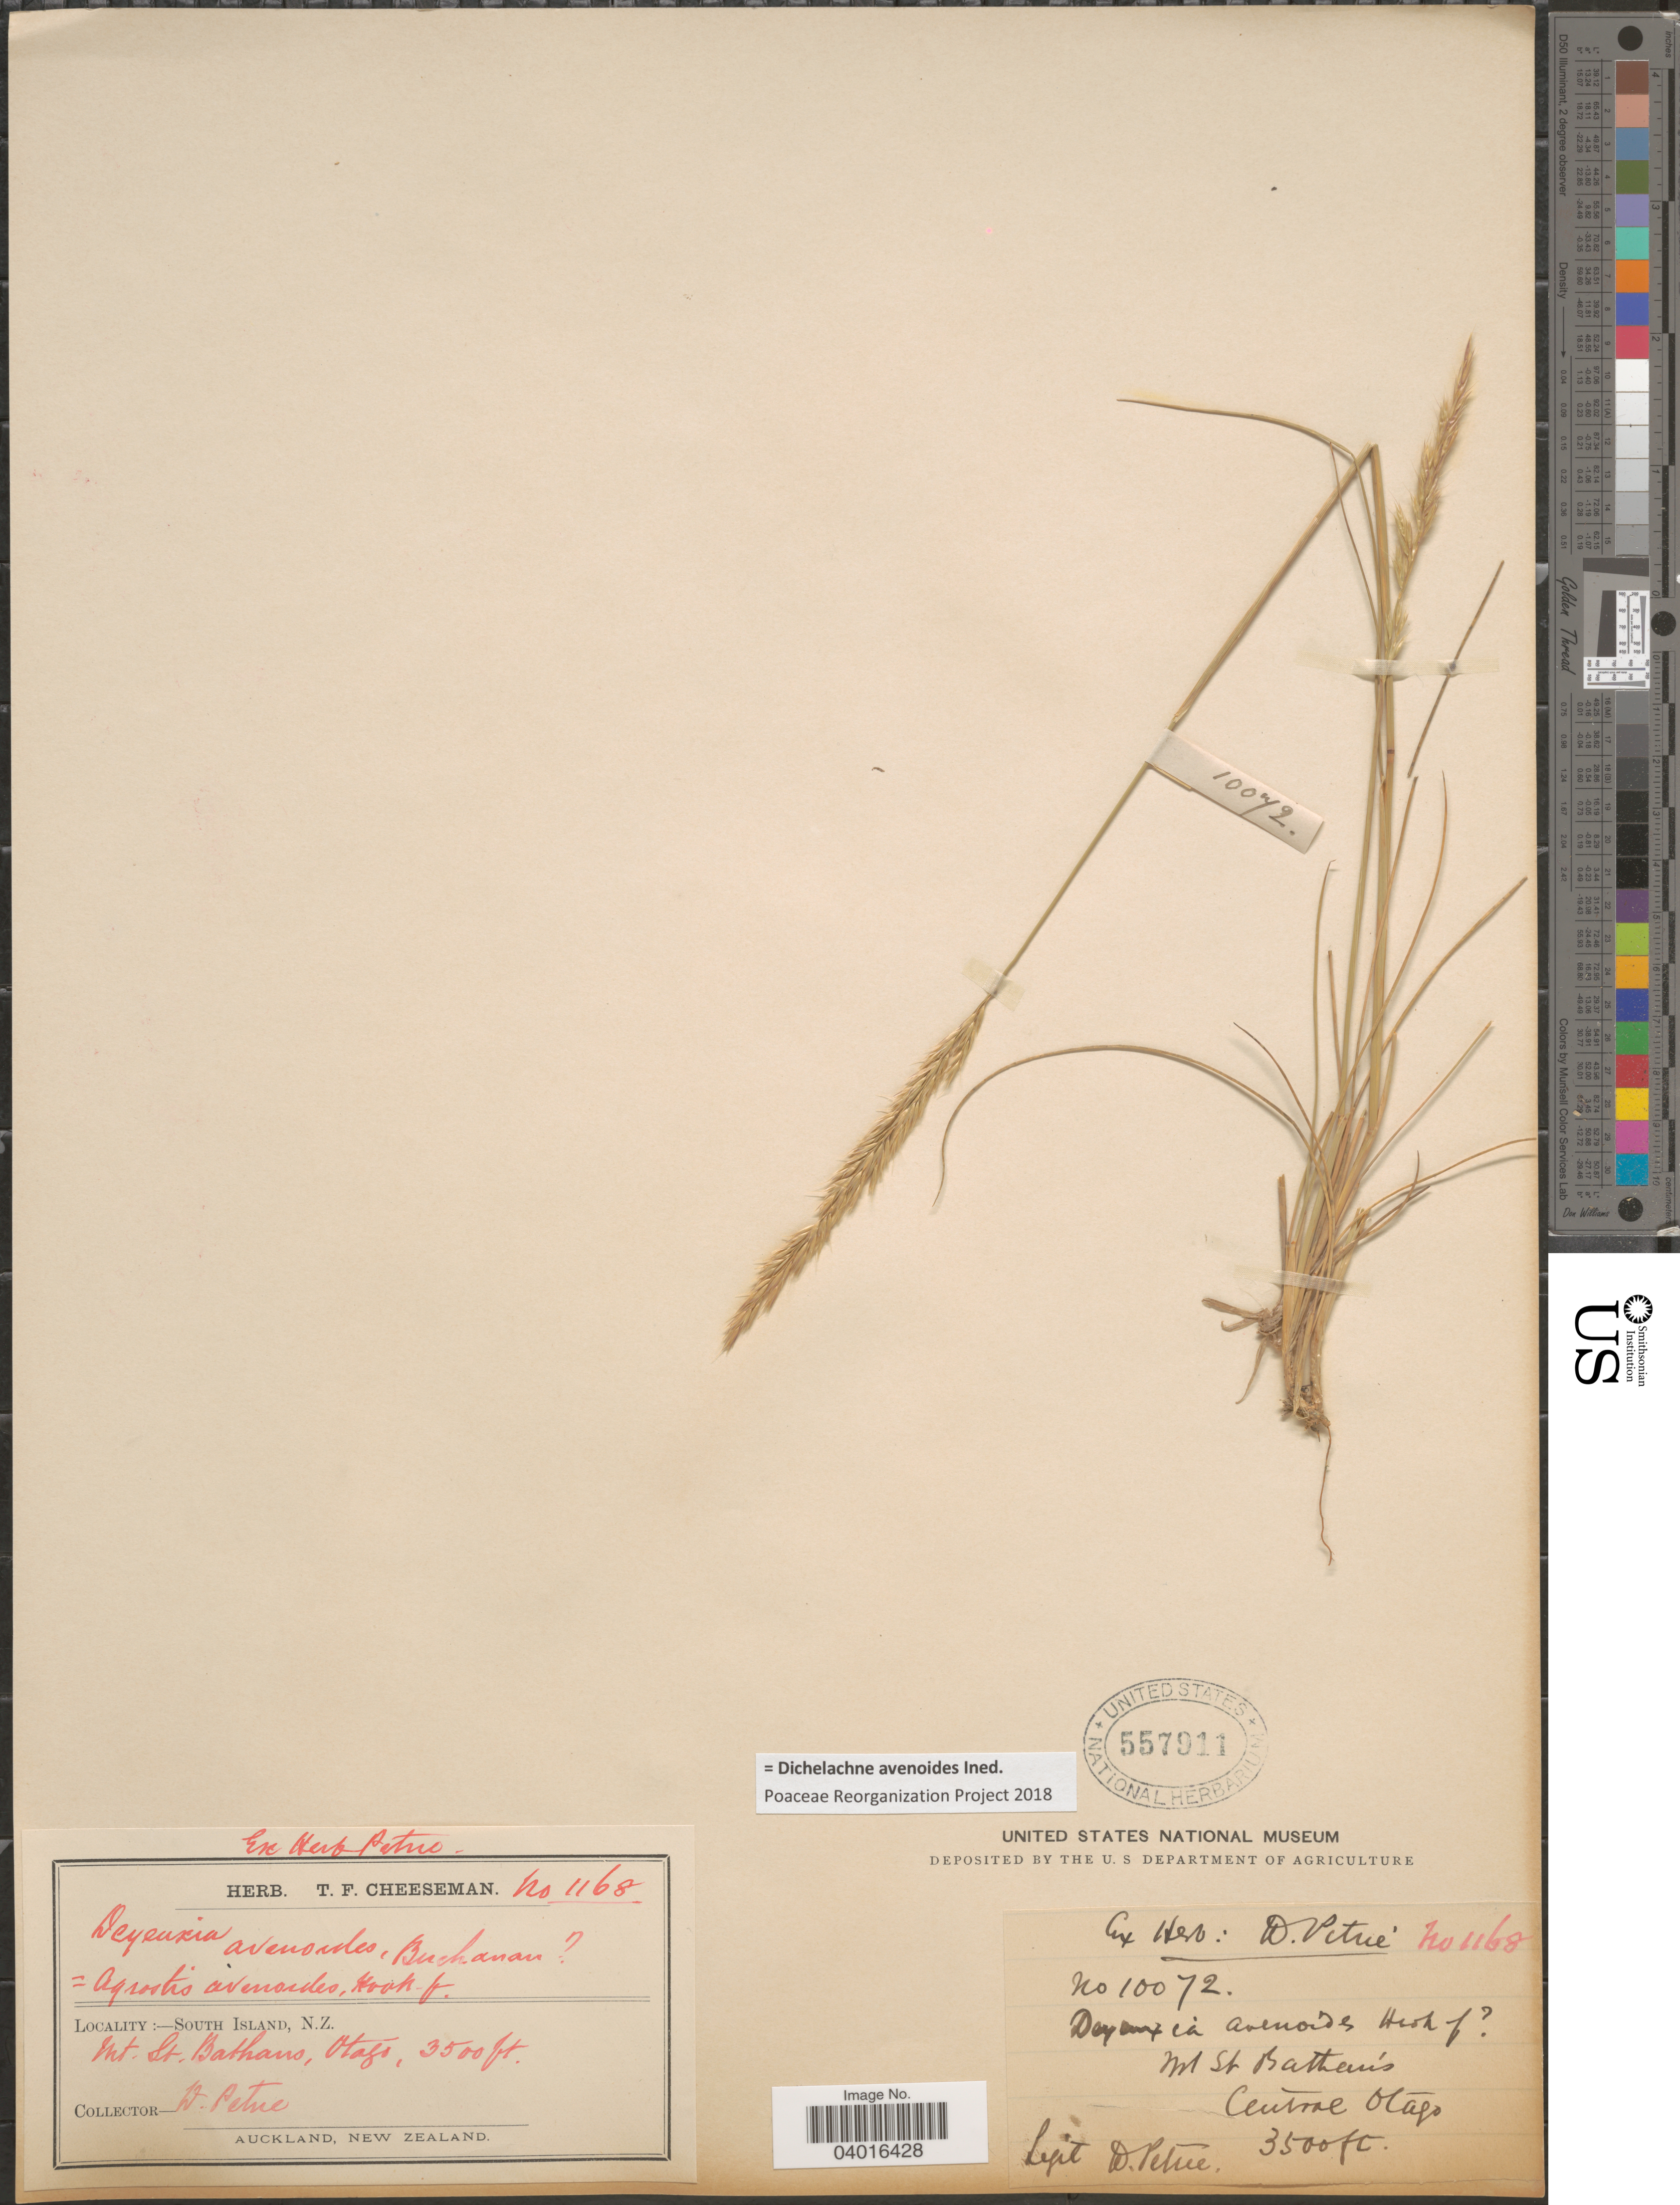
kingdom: Plantae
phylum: Tracheophyta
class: Liliopsida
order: Poales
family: Poaceae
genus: Pentapogon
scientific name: Pentapogon avenoides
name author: (Hook. f.) P.M. Peterson et al.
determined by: Wagner, W. L., (BOT), Smithsonian Institution - National Museum of Natural History (UNITED STATES)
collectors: D. Petrie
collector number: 1168/10072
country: New Zealand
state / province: Otago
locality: South Island. Mt. St. Bathans.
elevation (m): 1067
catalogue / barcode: US 557911